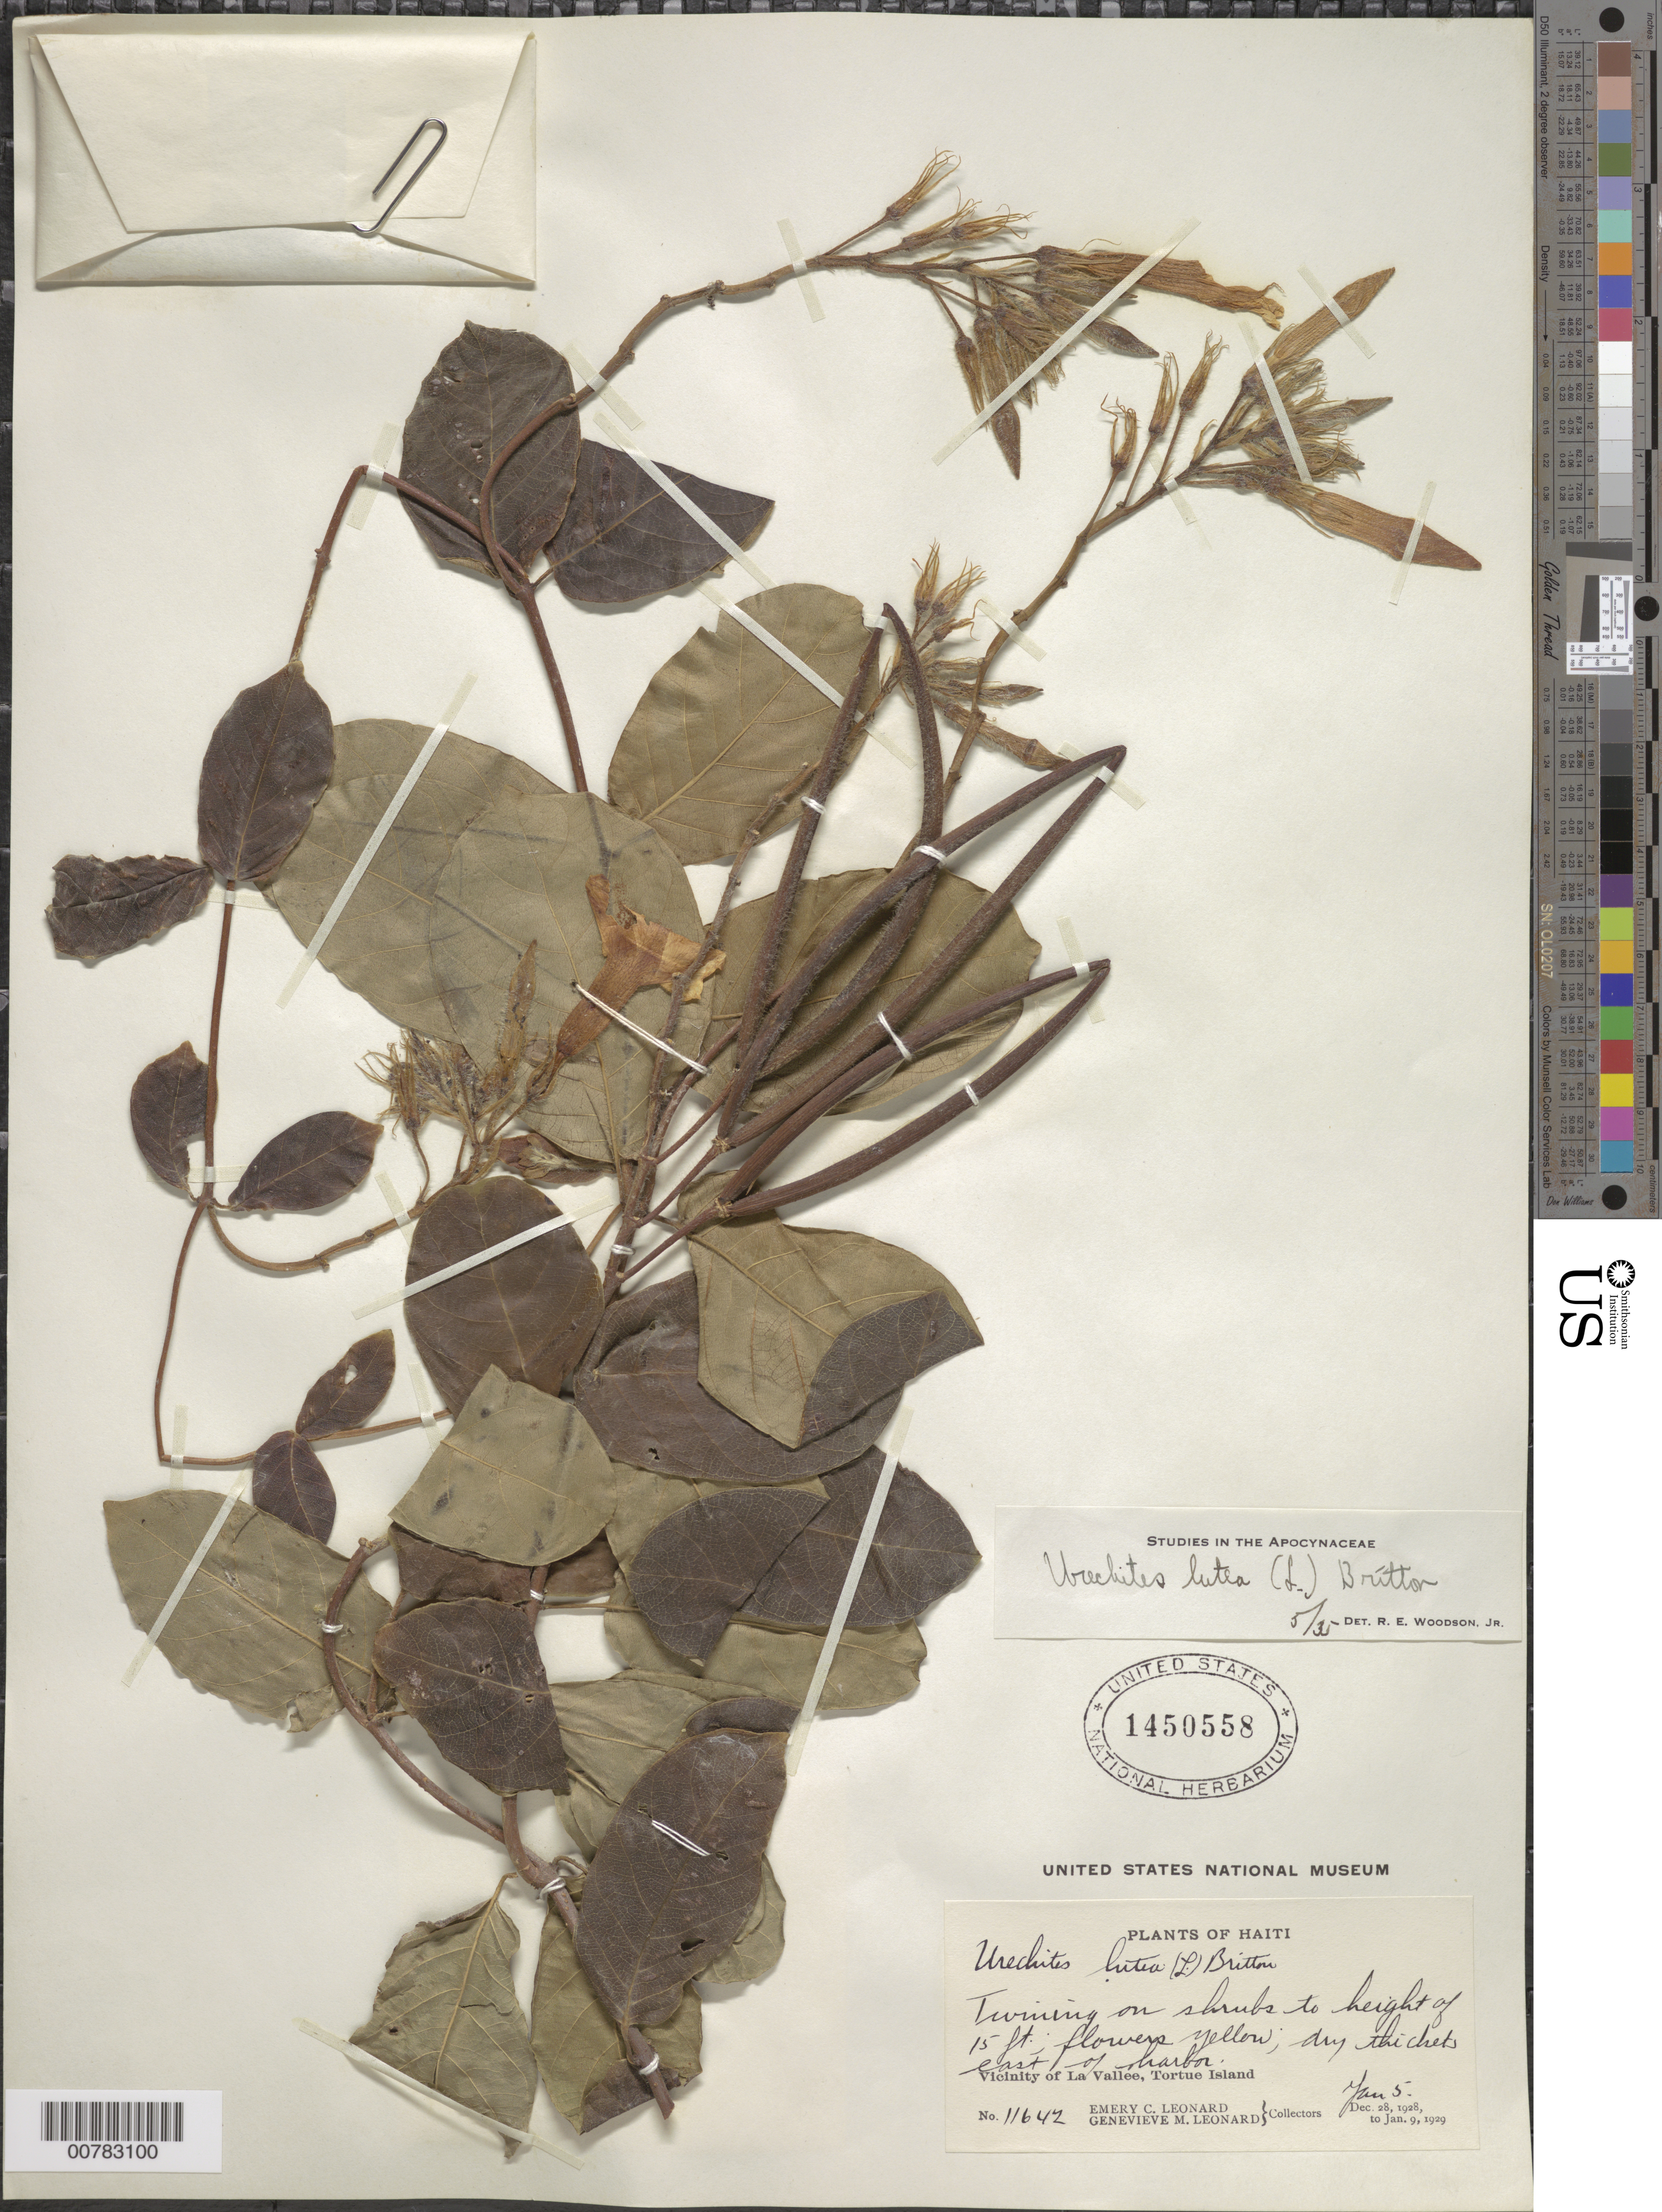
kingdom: Plantae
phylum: Tracheophyta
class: Magnoliopsida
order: Gentianales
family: Apocynaceae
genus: Pentalinon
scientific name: Pentalinon luteum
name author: (L.) B.F. Hansen & Wunderlin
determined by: Woodson, R. E., Jr.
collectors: E. C. Leonard & G. M. Leonard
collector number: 11642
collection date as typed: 05 Jan 1929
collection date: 1929-01-05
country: Haiti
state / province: Nord-Óuest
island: Île de la Tortue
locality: Tortue Island, vicinity of La Vallée, east of harbor.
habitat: Dry thickets.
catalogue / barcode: US 1450558